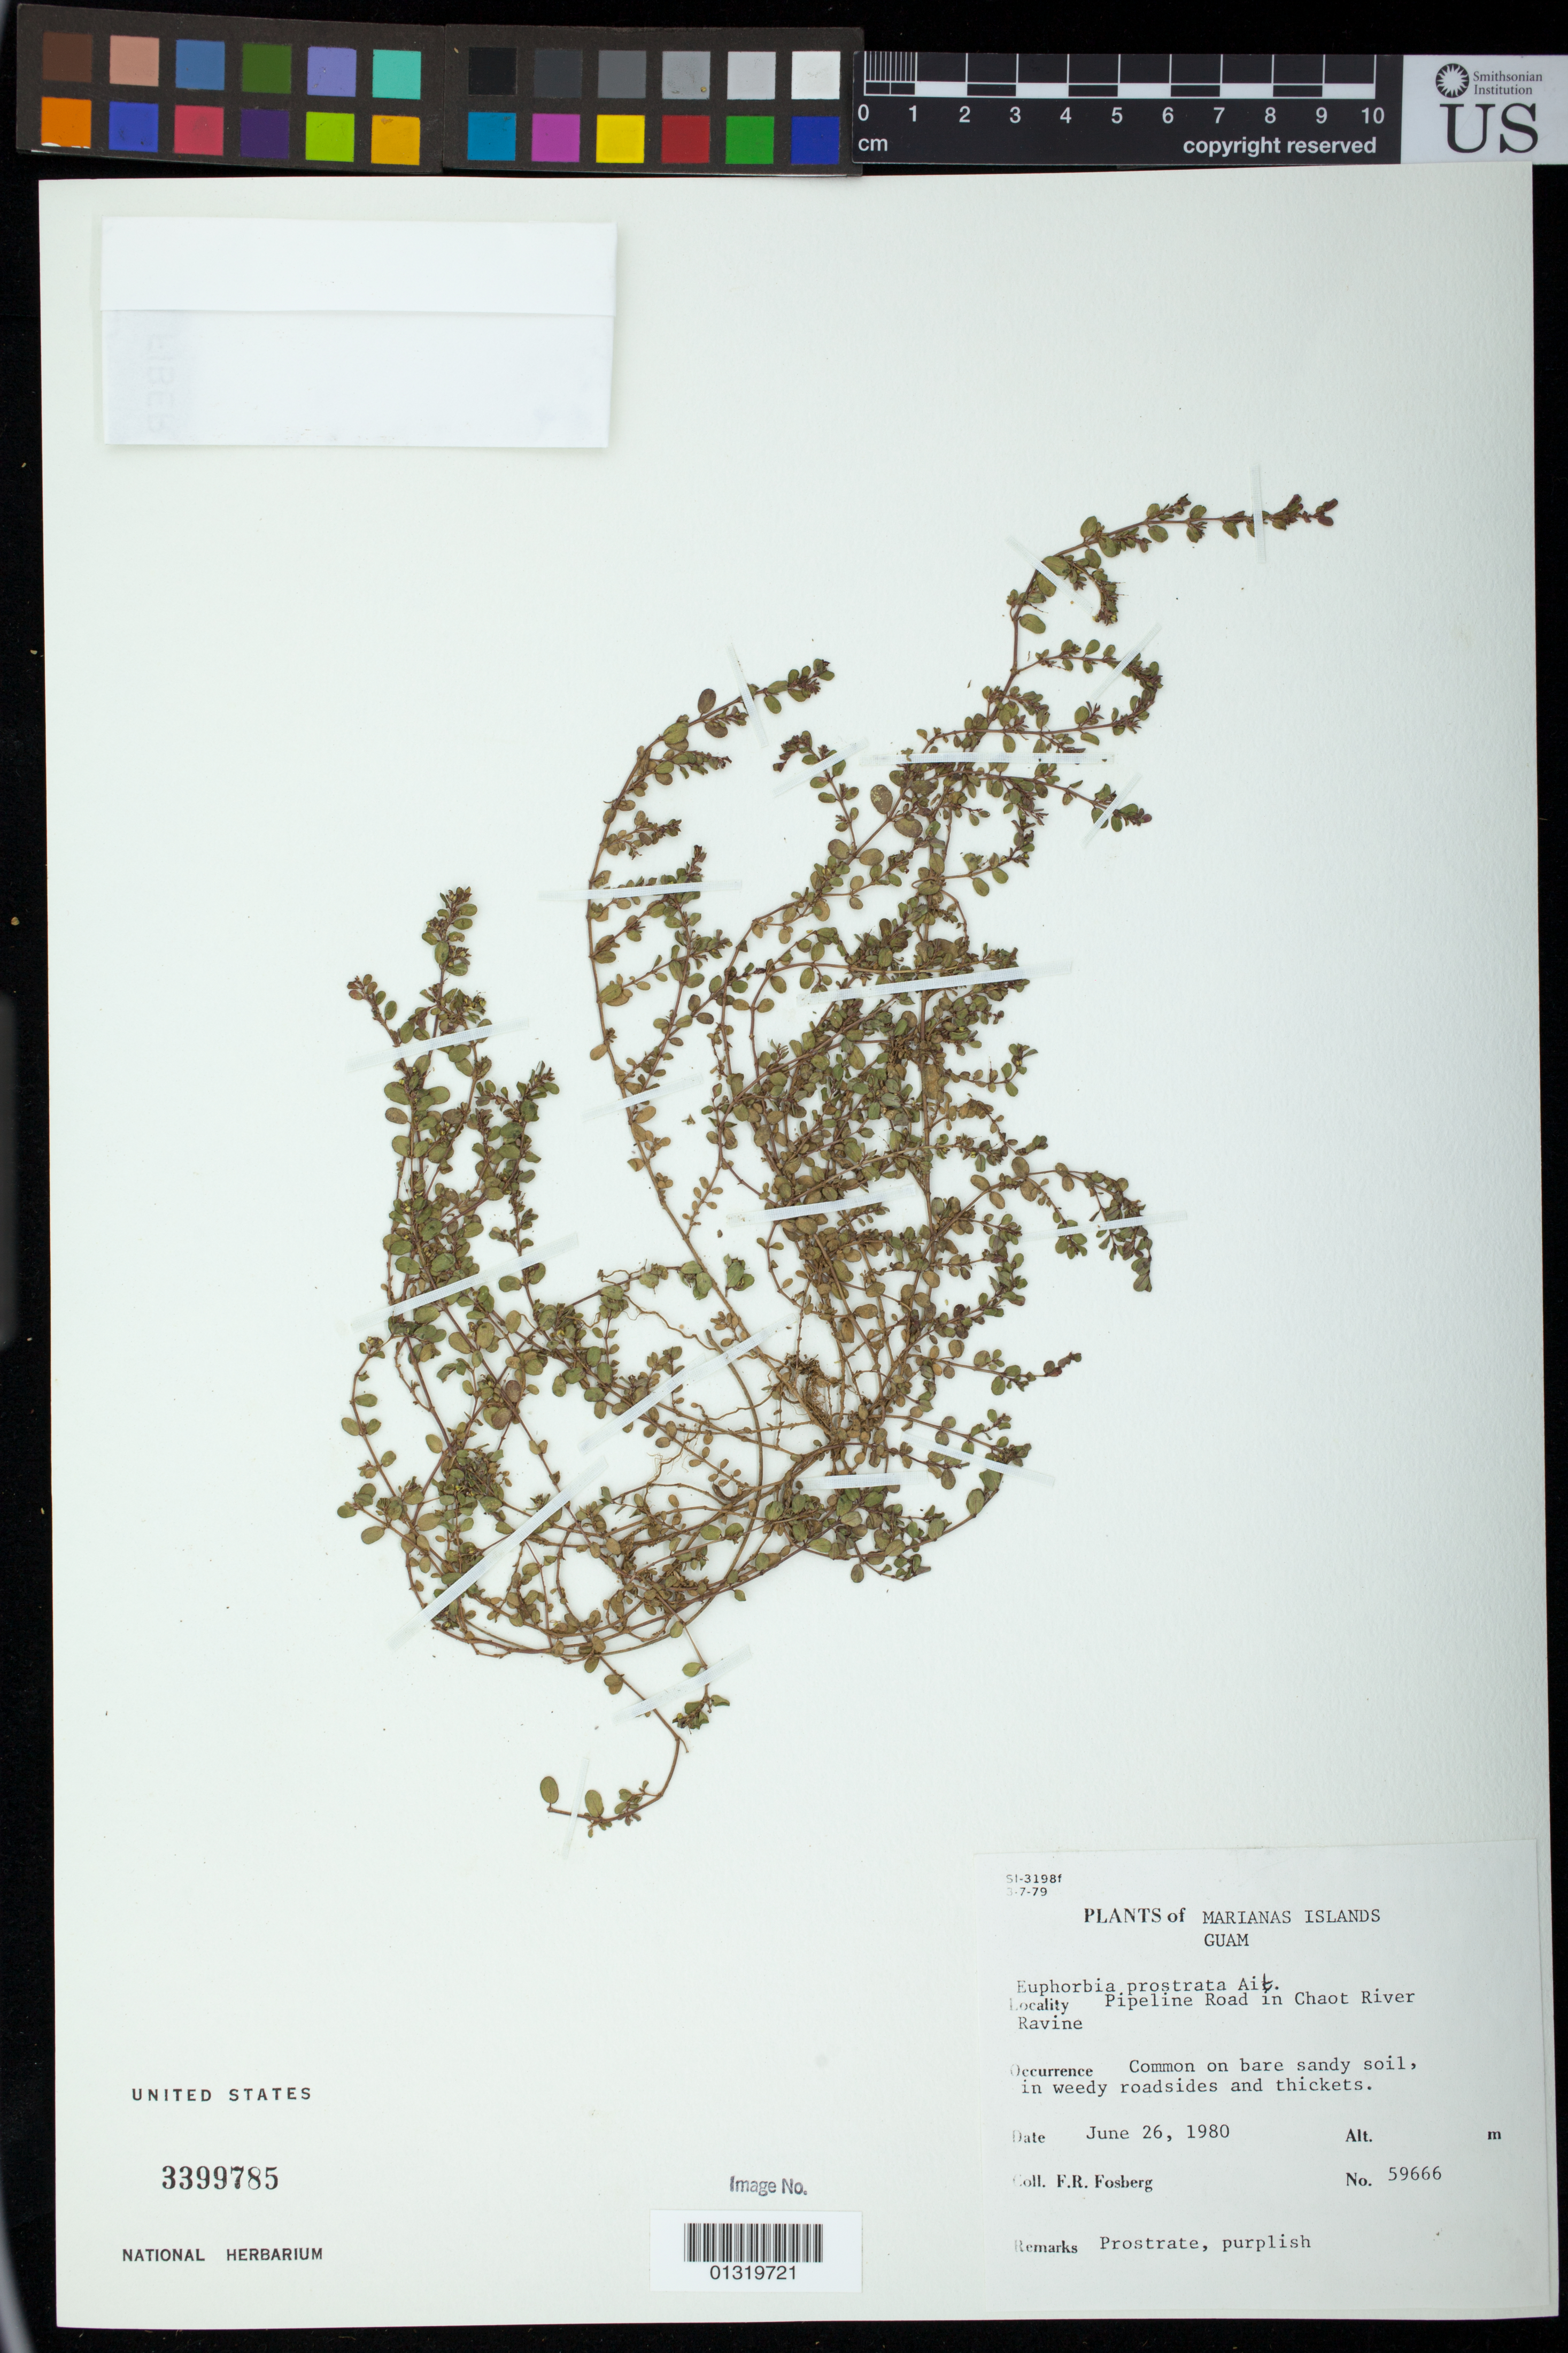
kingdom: Plantae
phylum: Tracheophyta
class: Magnoliopsida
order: Malpighiales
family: Euphorbiaceae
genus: Euphorbia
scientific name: Euphorbia prostrata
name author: Aiton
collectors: F. R. Fosberg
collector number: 59666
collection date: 1980-06-26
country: Guam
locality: Pipeline Road in Chaot River Ravine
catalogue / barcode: US 3399785